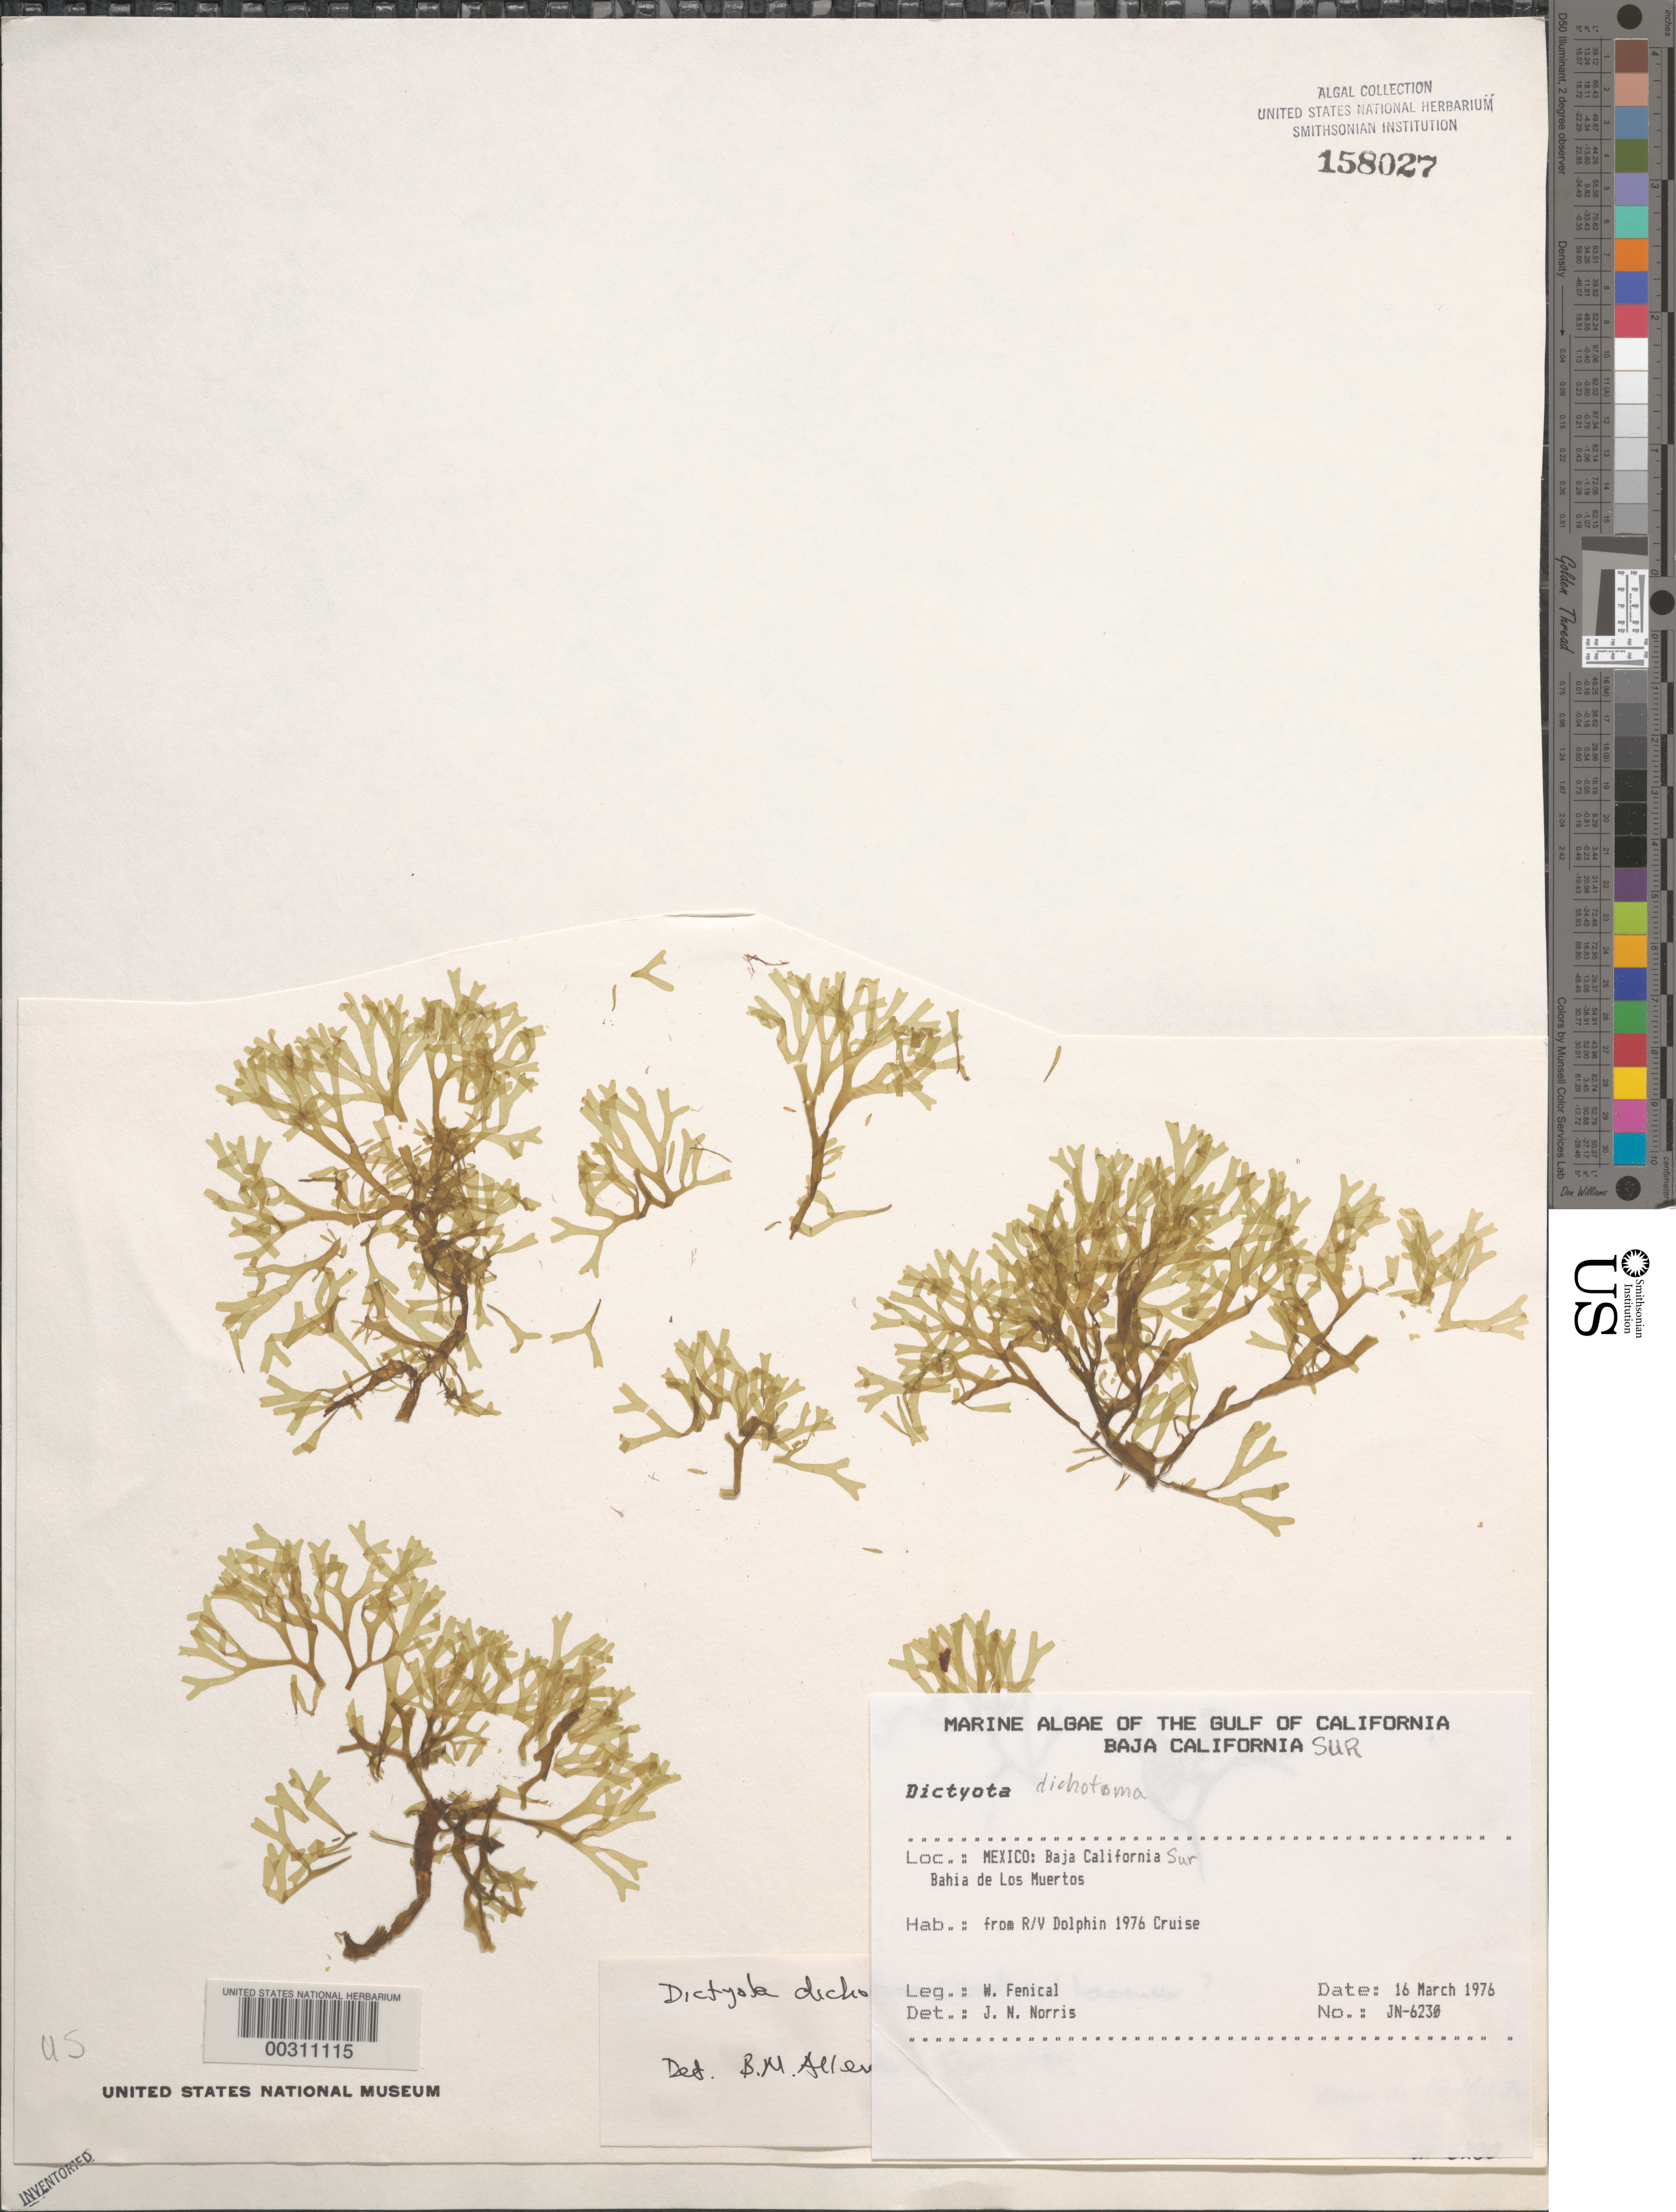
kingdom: Chromista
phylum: Ochrophyta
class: Phaeophyceae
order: Dictyotales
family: Dictyotaceae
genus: Dictyota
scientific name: Dictyota dichotoma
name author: (Huds.) J.V.Lamouroux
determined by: Allender, B. M.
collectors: W. Fenical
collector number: Jn-6230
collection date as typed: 16 Mar 1976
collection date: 1976-03-16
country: Mexico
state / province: Baja California Sur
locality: Bahia de Los Muertos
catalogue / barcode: US 158027